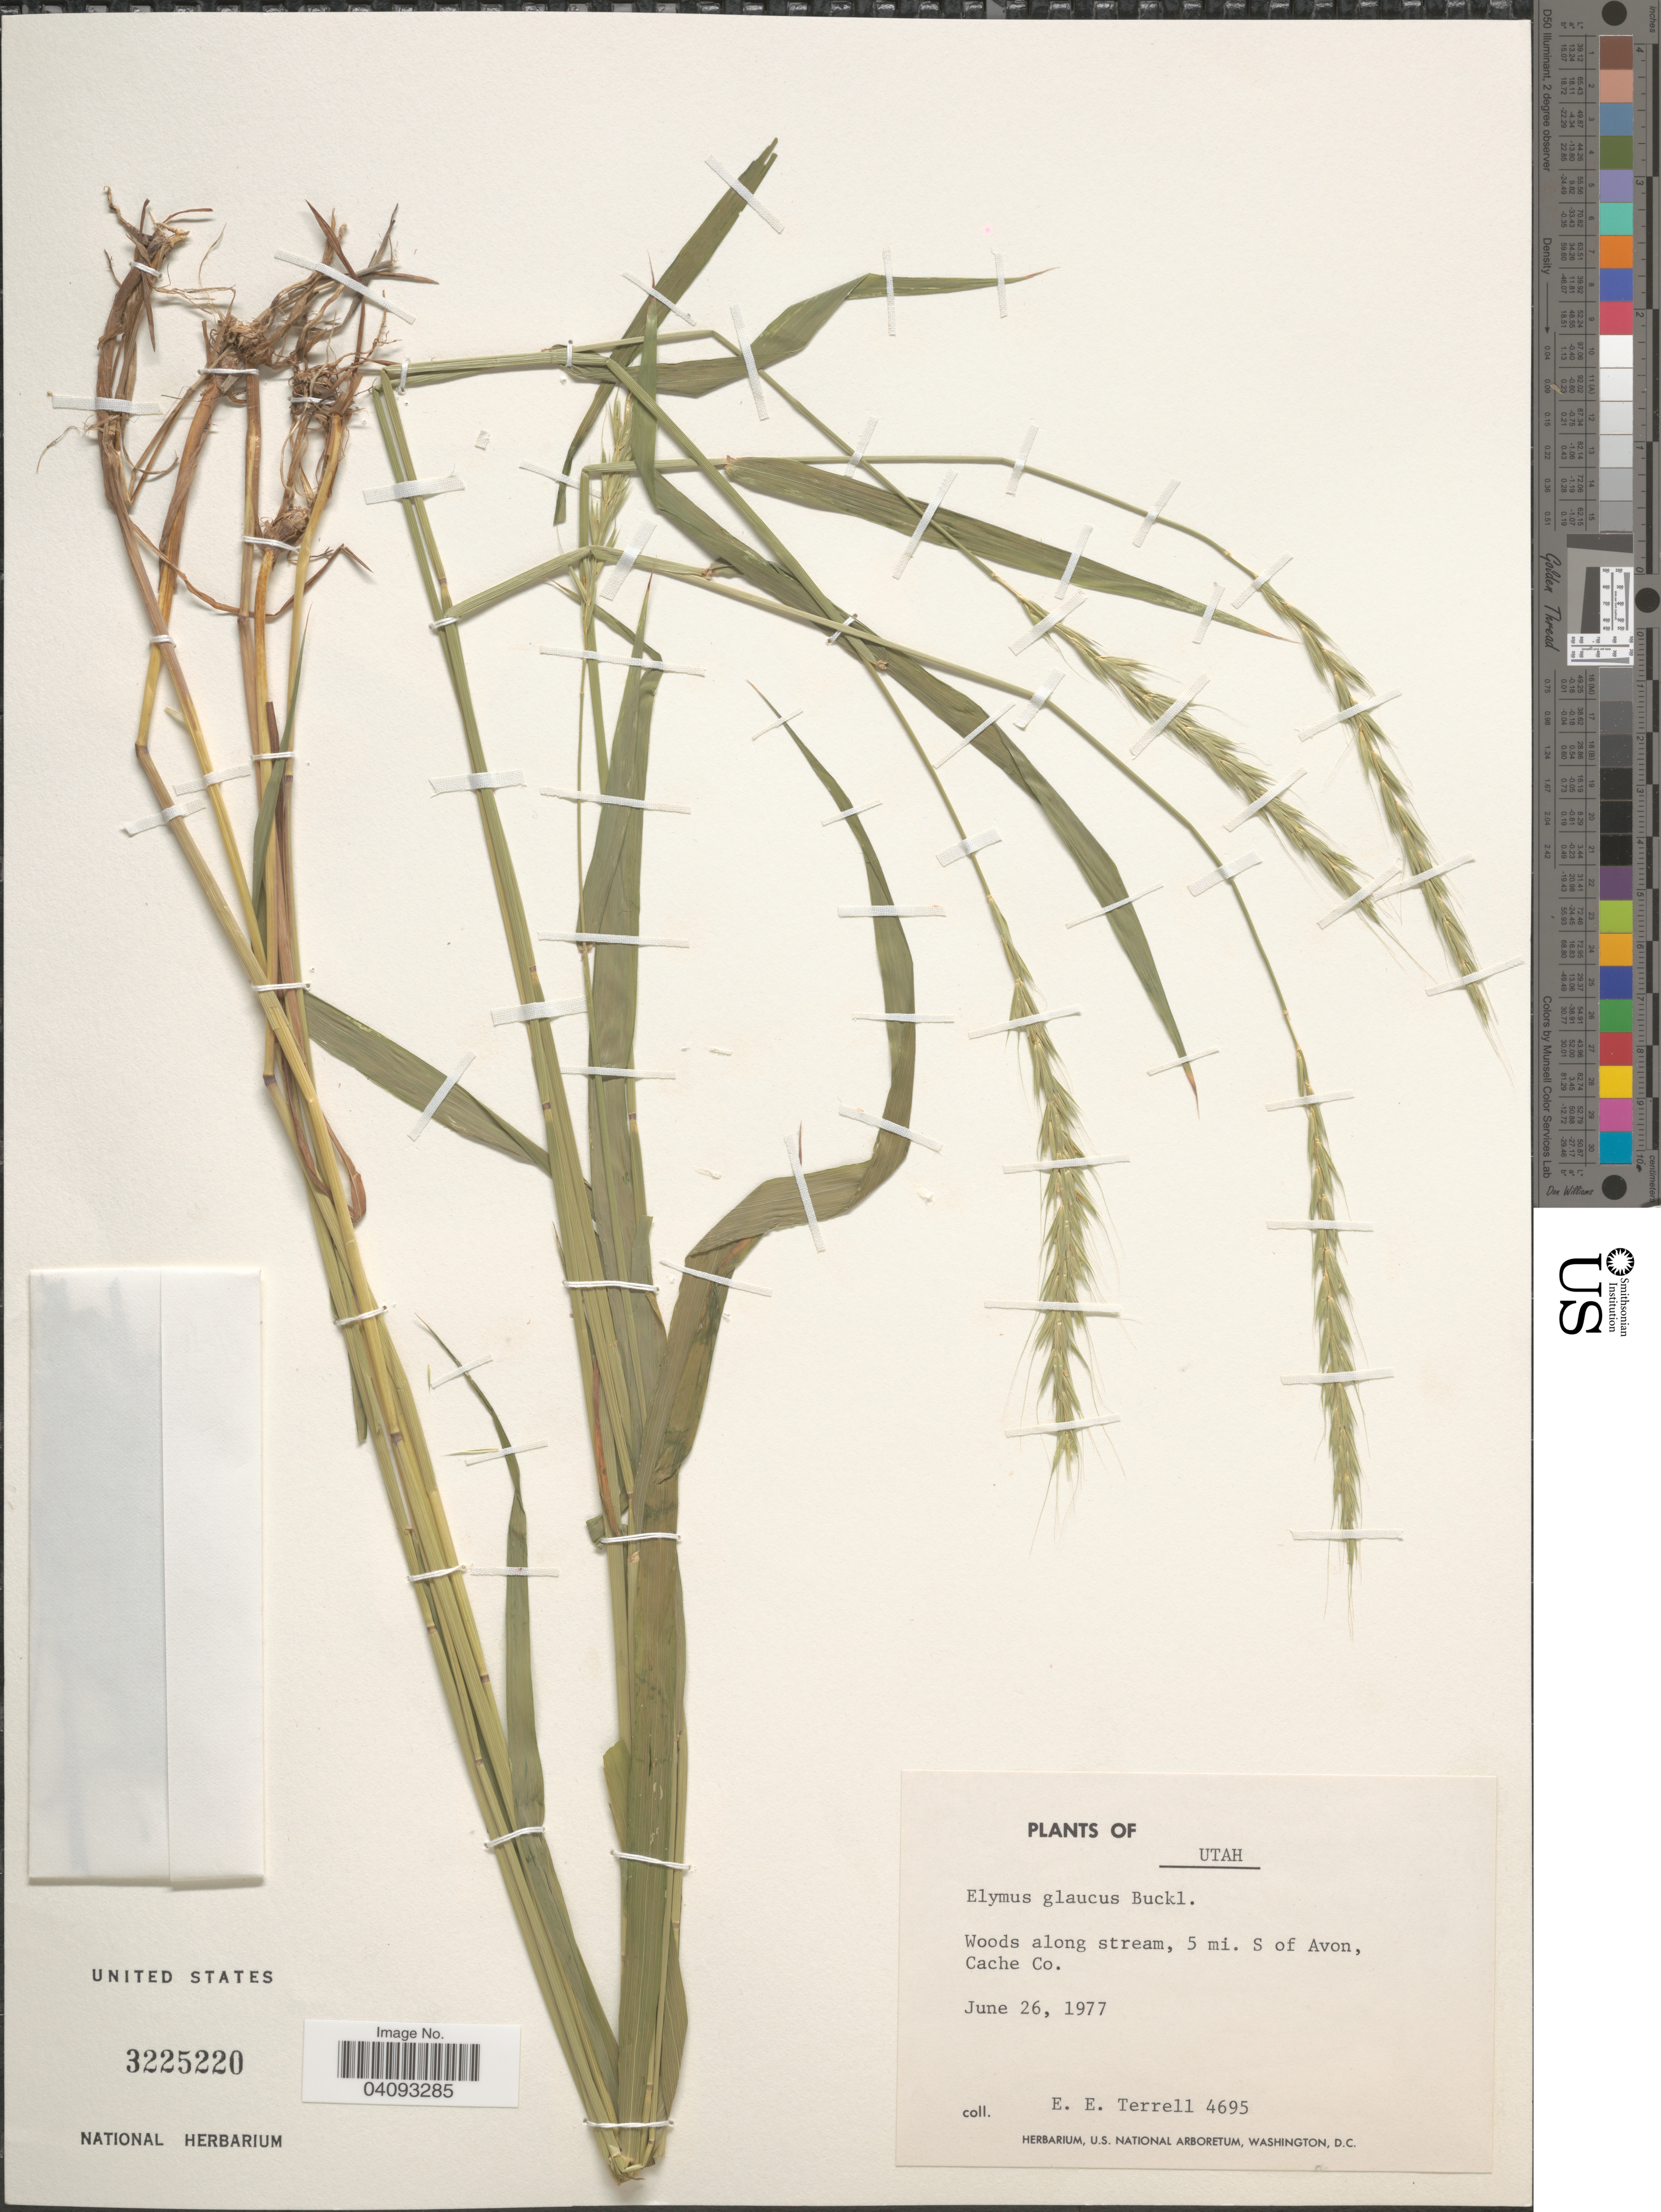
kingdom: Plantae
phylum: Tracheophyta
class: Liliopsida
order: Poales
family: Poaceae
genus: Elymus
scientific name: Elymus glaucus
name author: Buckley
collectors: E. E. Terrell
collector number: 4695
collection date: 1977-06-26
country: United States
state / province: Utah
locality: Woods along stream, 5 mi. S of Avon, Cache Co.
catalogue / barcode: US 3225220